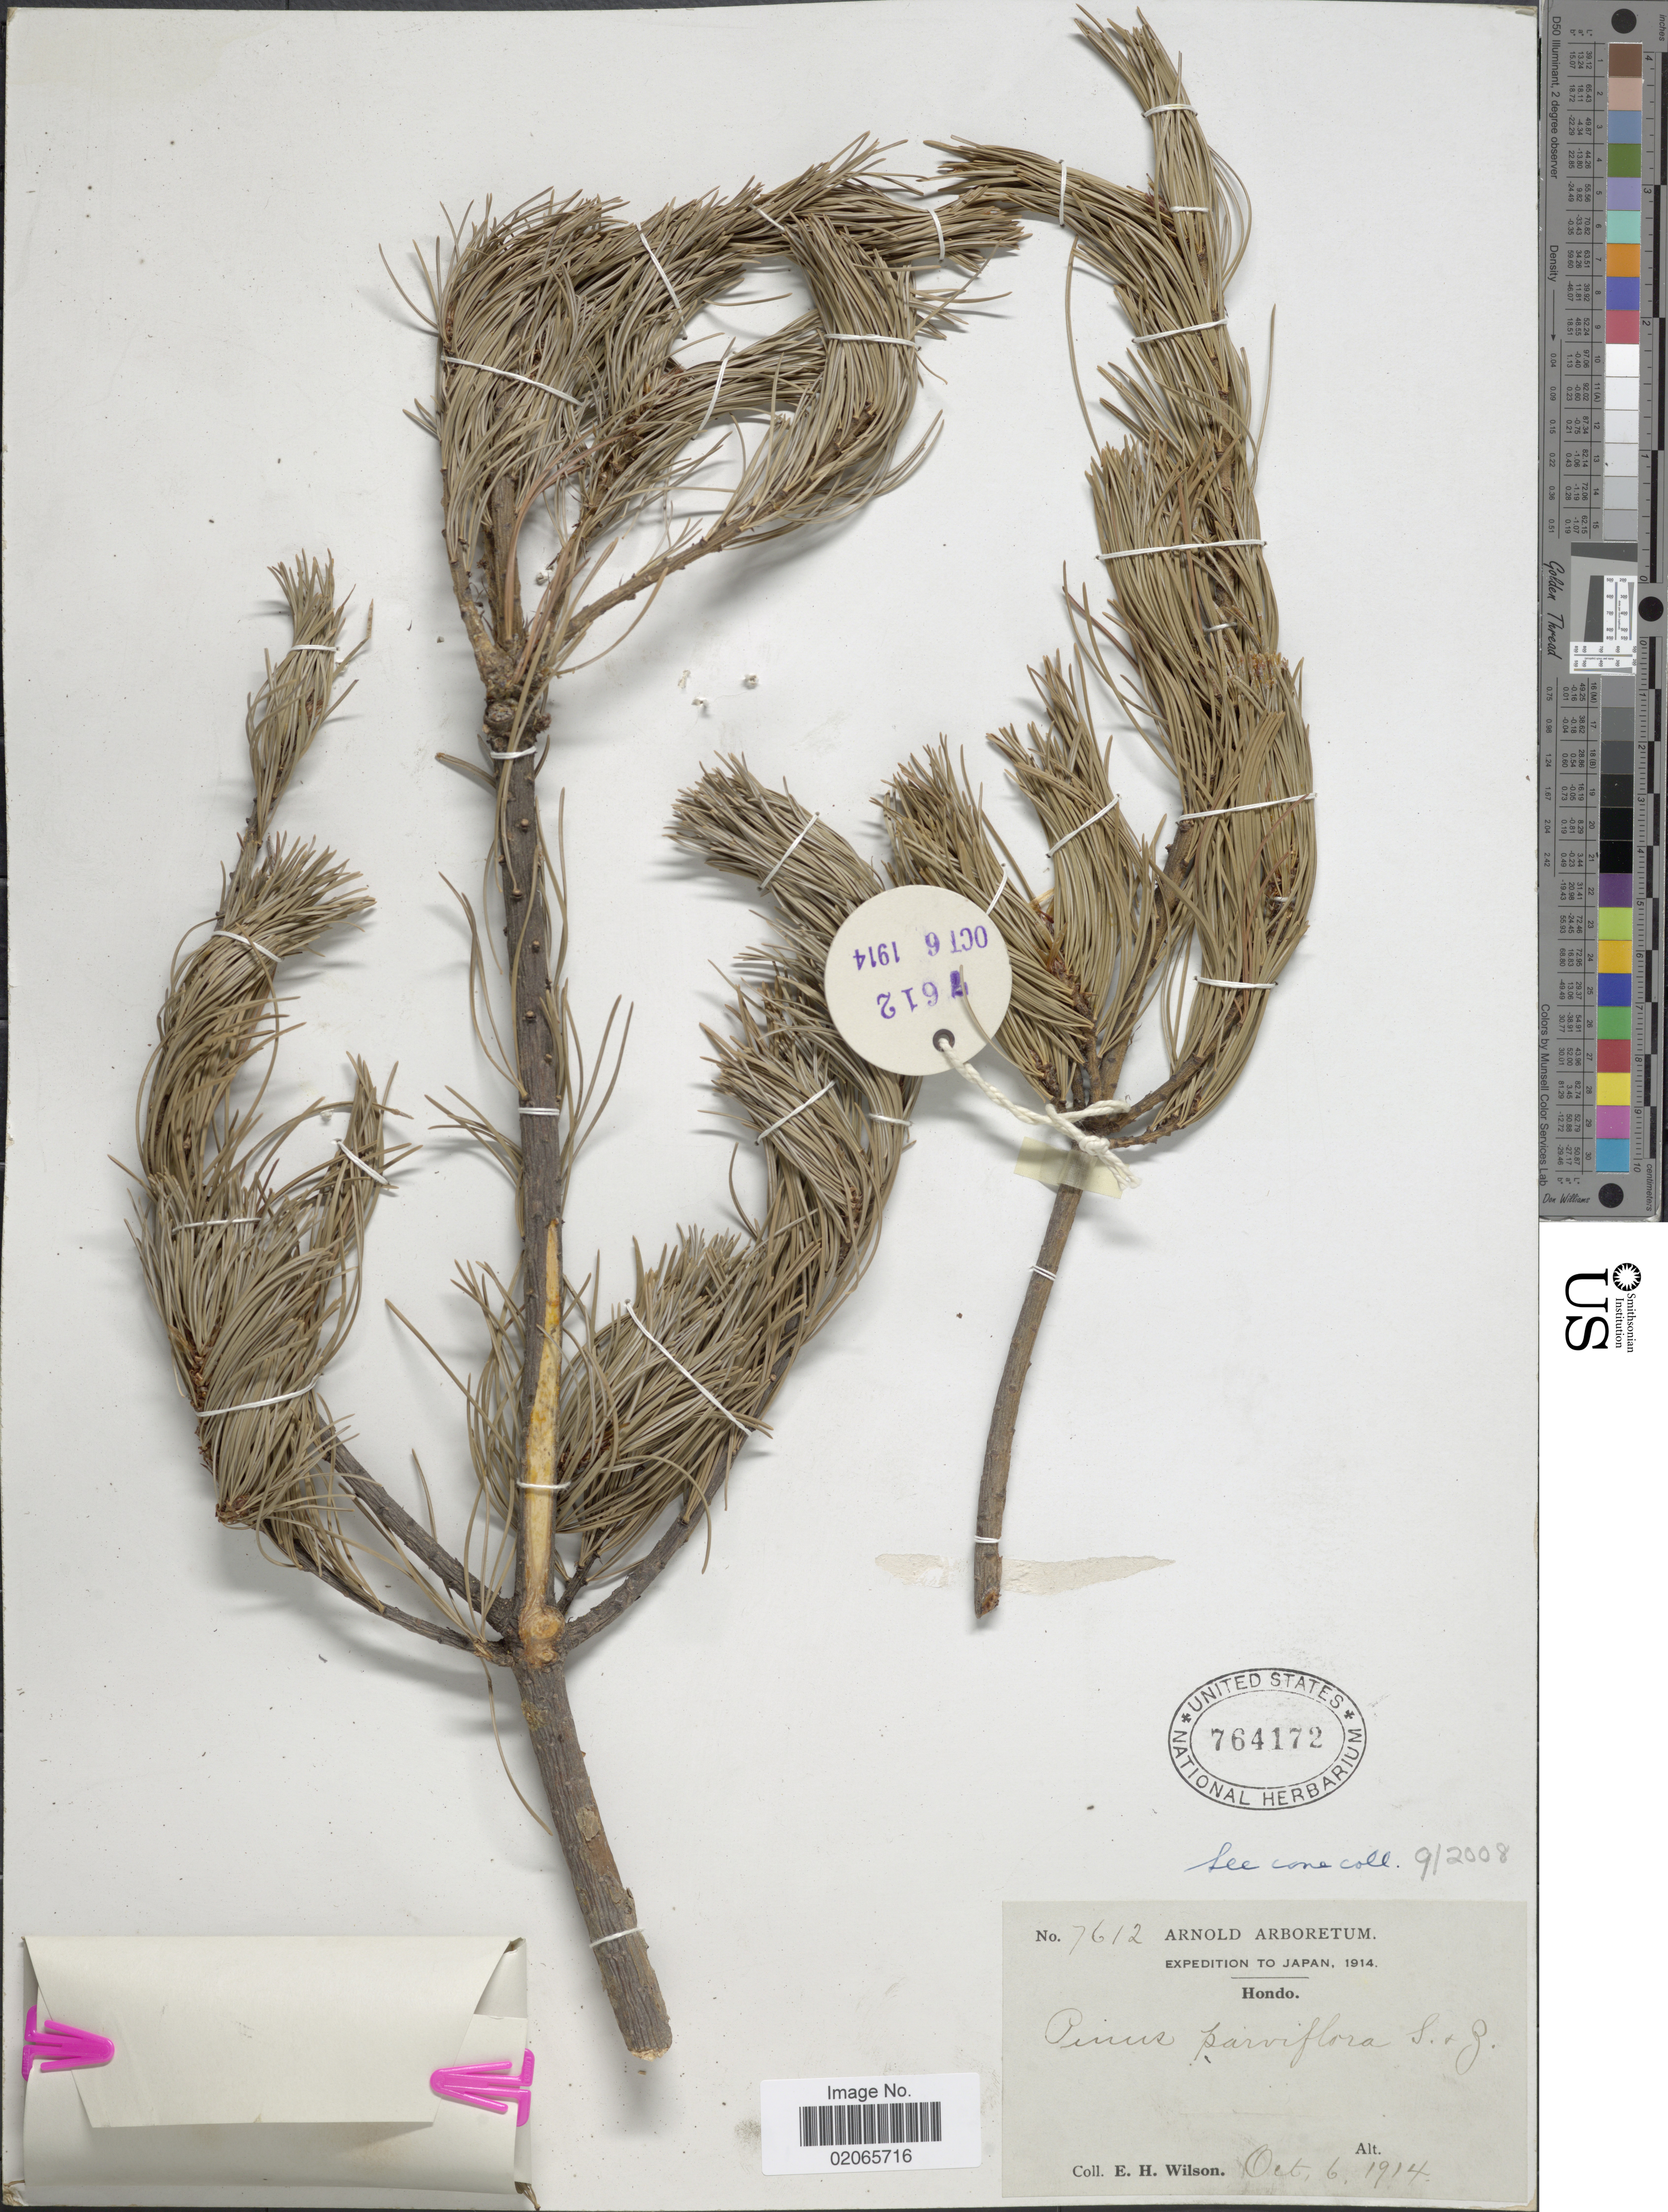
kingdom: Plantae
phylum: Tracheophyta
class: Pinopsida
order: Pinales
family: Pinaceae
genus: Pinus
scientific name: Pinus parviflora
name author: Siebold & Zucc.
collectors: E. Wilson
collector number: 7612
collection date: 1914-10-06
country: Japan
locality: Hondo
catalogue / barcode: US 764172